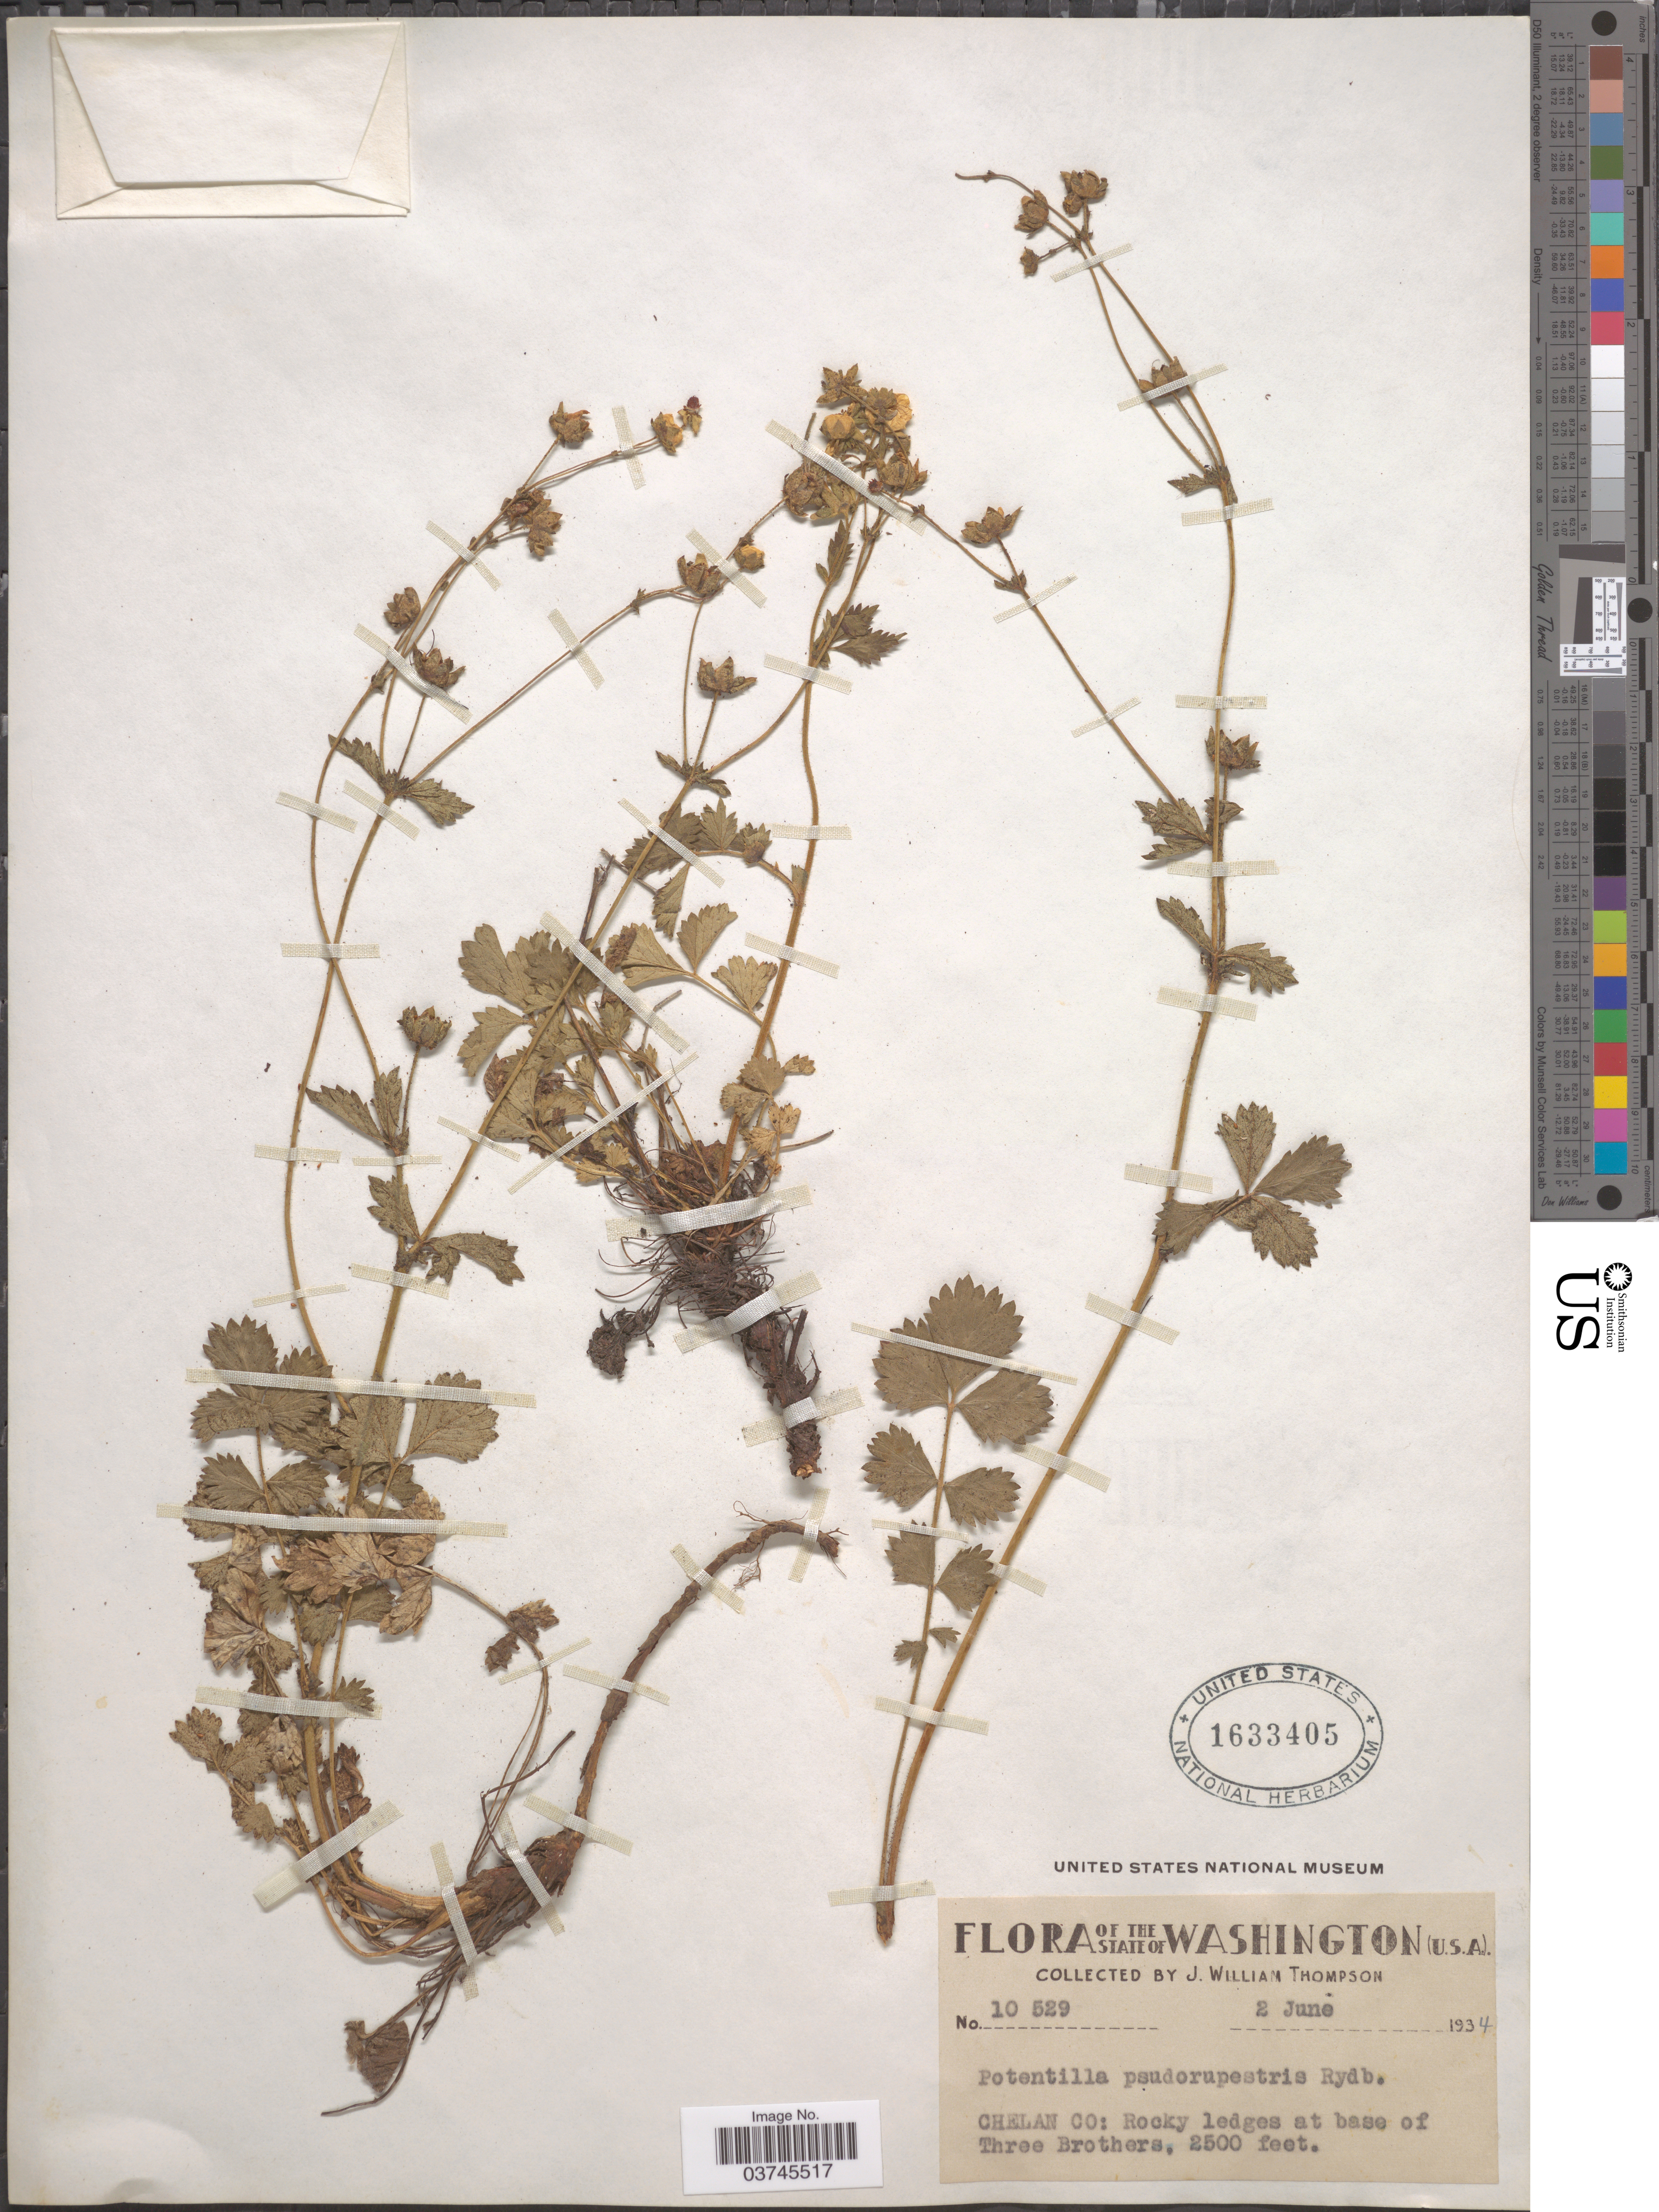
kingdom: Plantae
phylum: Tracheophyta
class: Magnoliopsida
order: Rosales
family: Rosaceae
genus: Drymocallis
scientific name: Drymocallis pseudorupestris var. saxicola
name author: Ertter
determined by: Strong, Mark T., (BOT), Smithsonian Institution - National Museum of Natural History (UNITED STATES)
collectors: J. W. Thompson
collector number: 10529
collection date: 1934-06-02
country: United States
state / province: Washington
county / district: Chelan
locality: Chelan Co: Rocky ledges at base of Three Brothers.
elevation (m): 762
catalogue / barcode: US 1633405